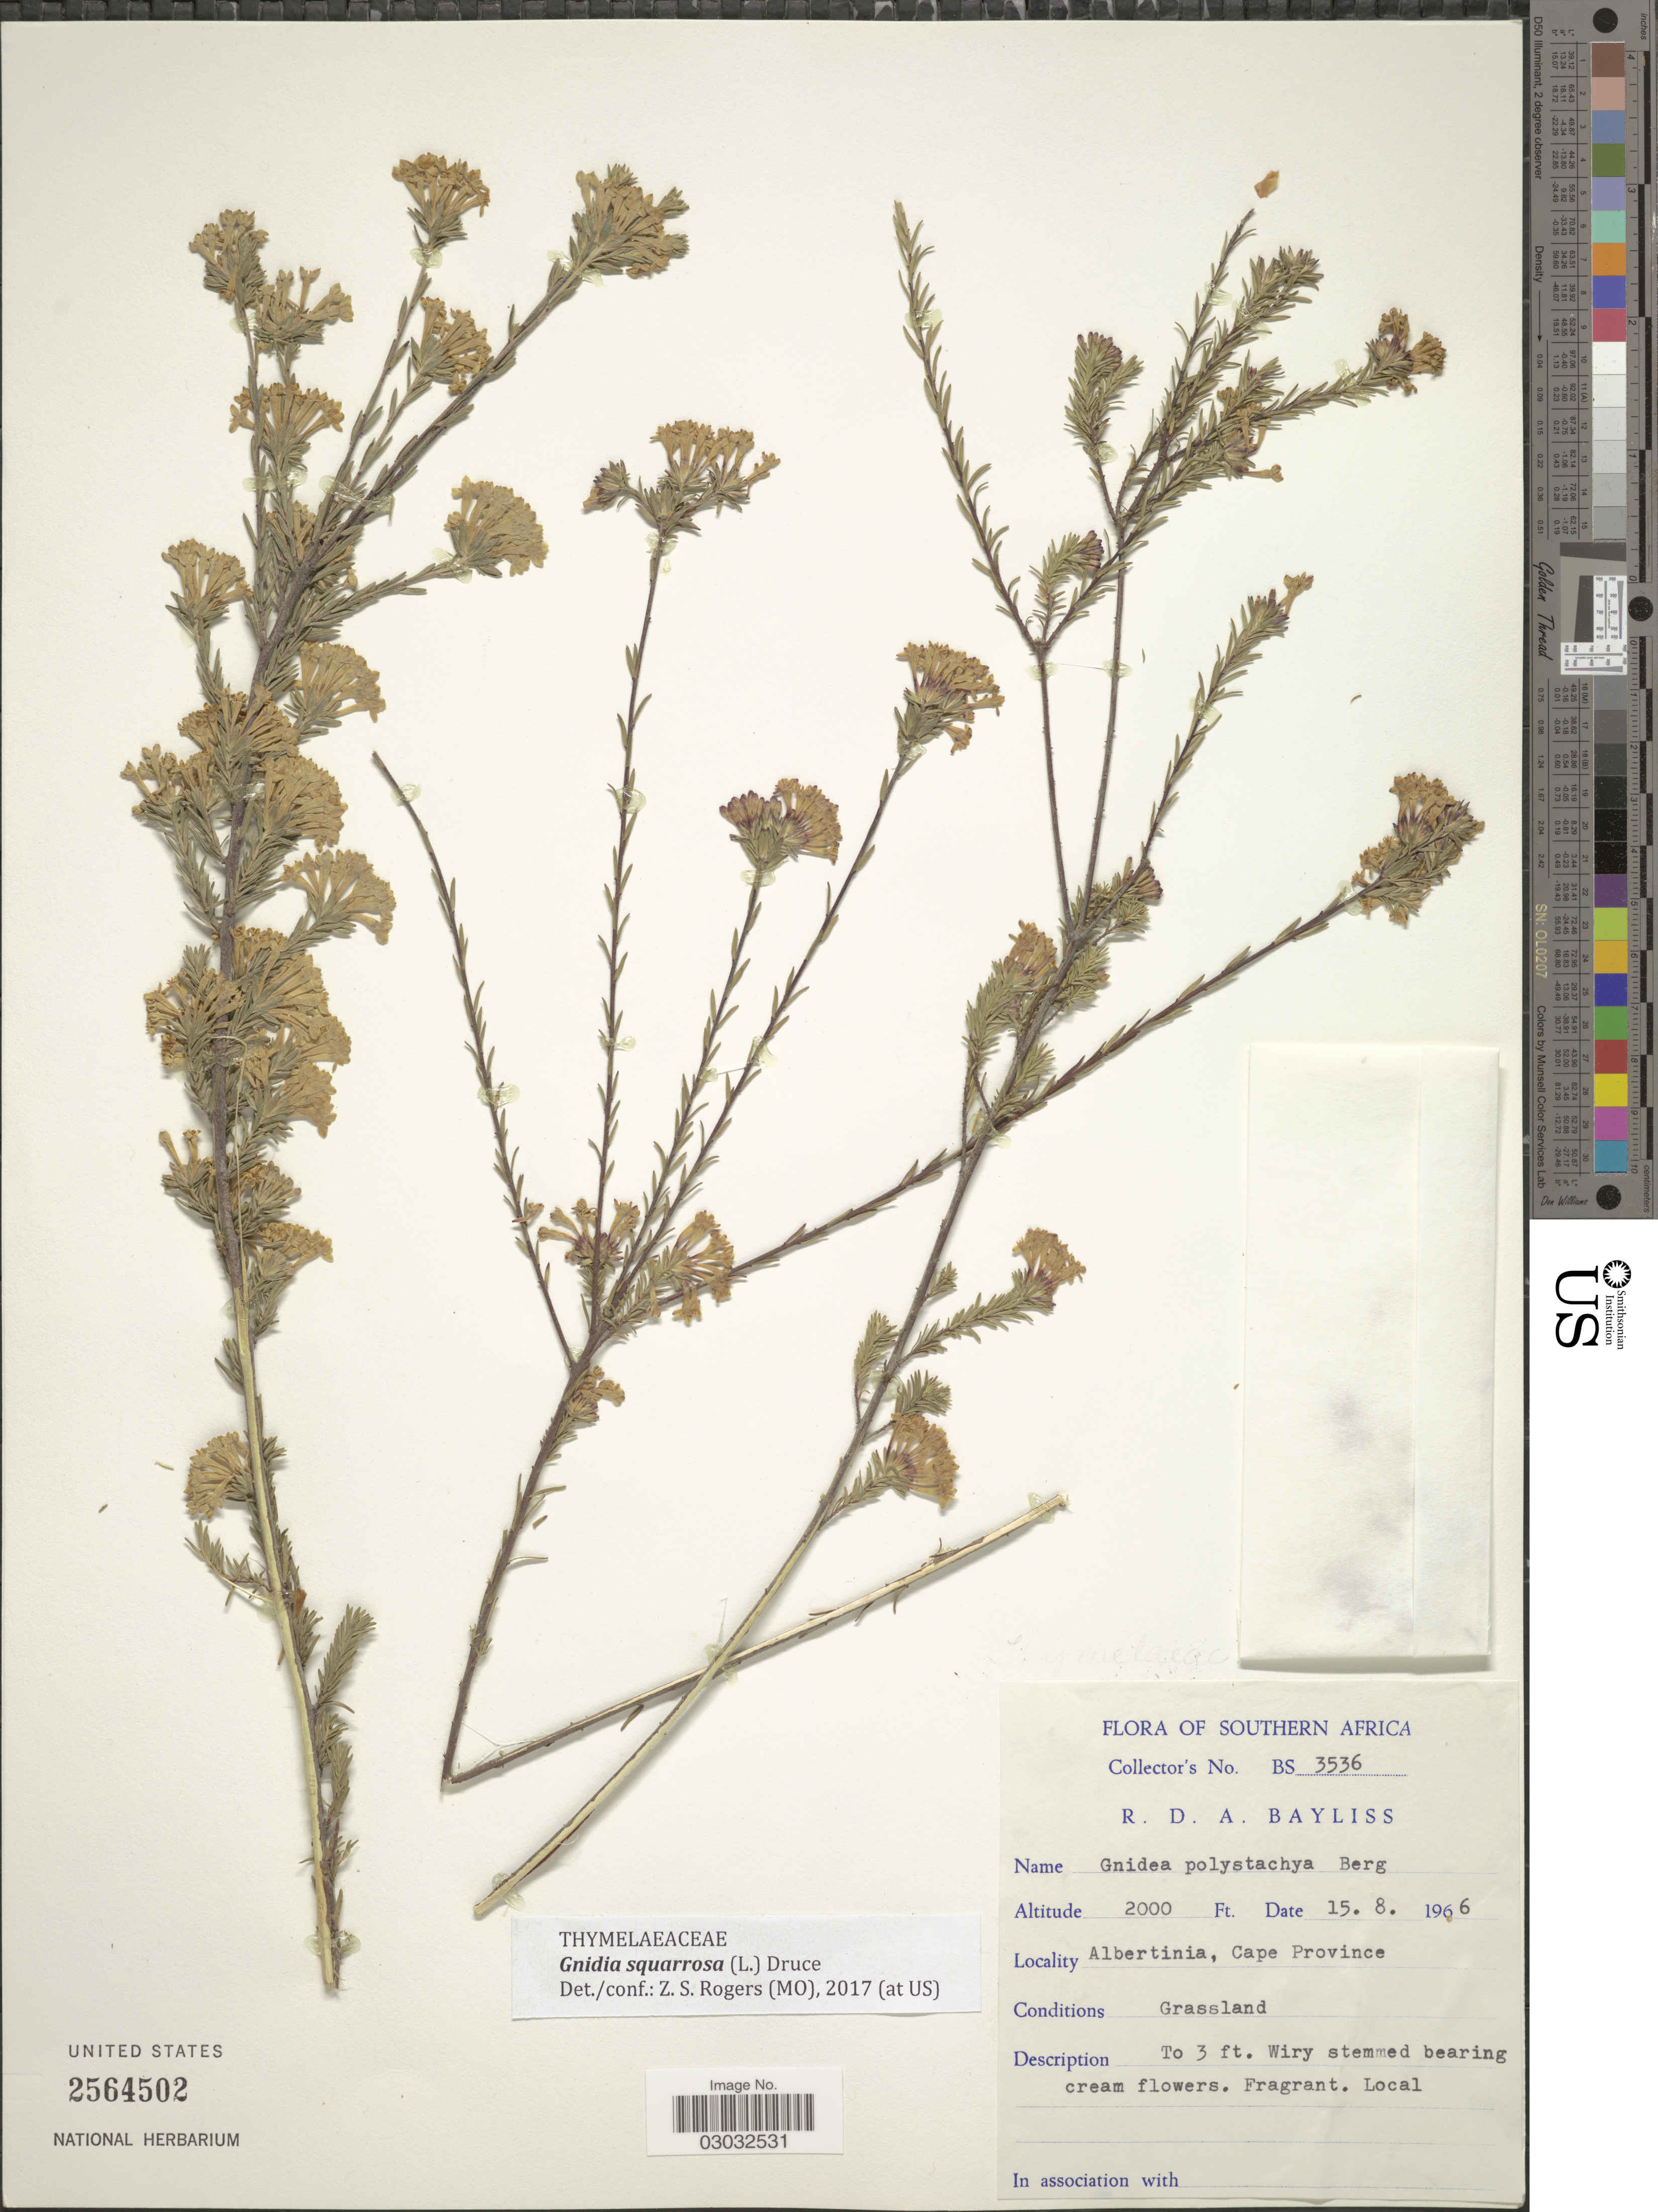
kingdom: Plantae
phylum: Tracheophyta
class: Magnoliopsida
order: Malvales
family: Thymelaeaceae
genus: Gnidia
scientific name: Gnidia squarrosa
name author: (L.) Druce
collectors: R. Bayliss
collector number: BS3536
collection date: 1966-08-15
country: South Africa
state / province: Western Cape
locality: Southern Africa. Albertinia.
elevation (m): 610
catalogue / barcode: US 2564502